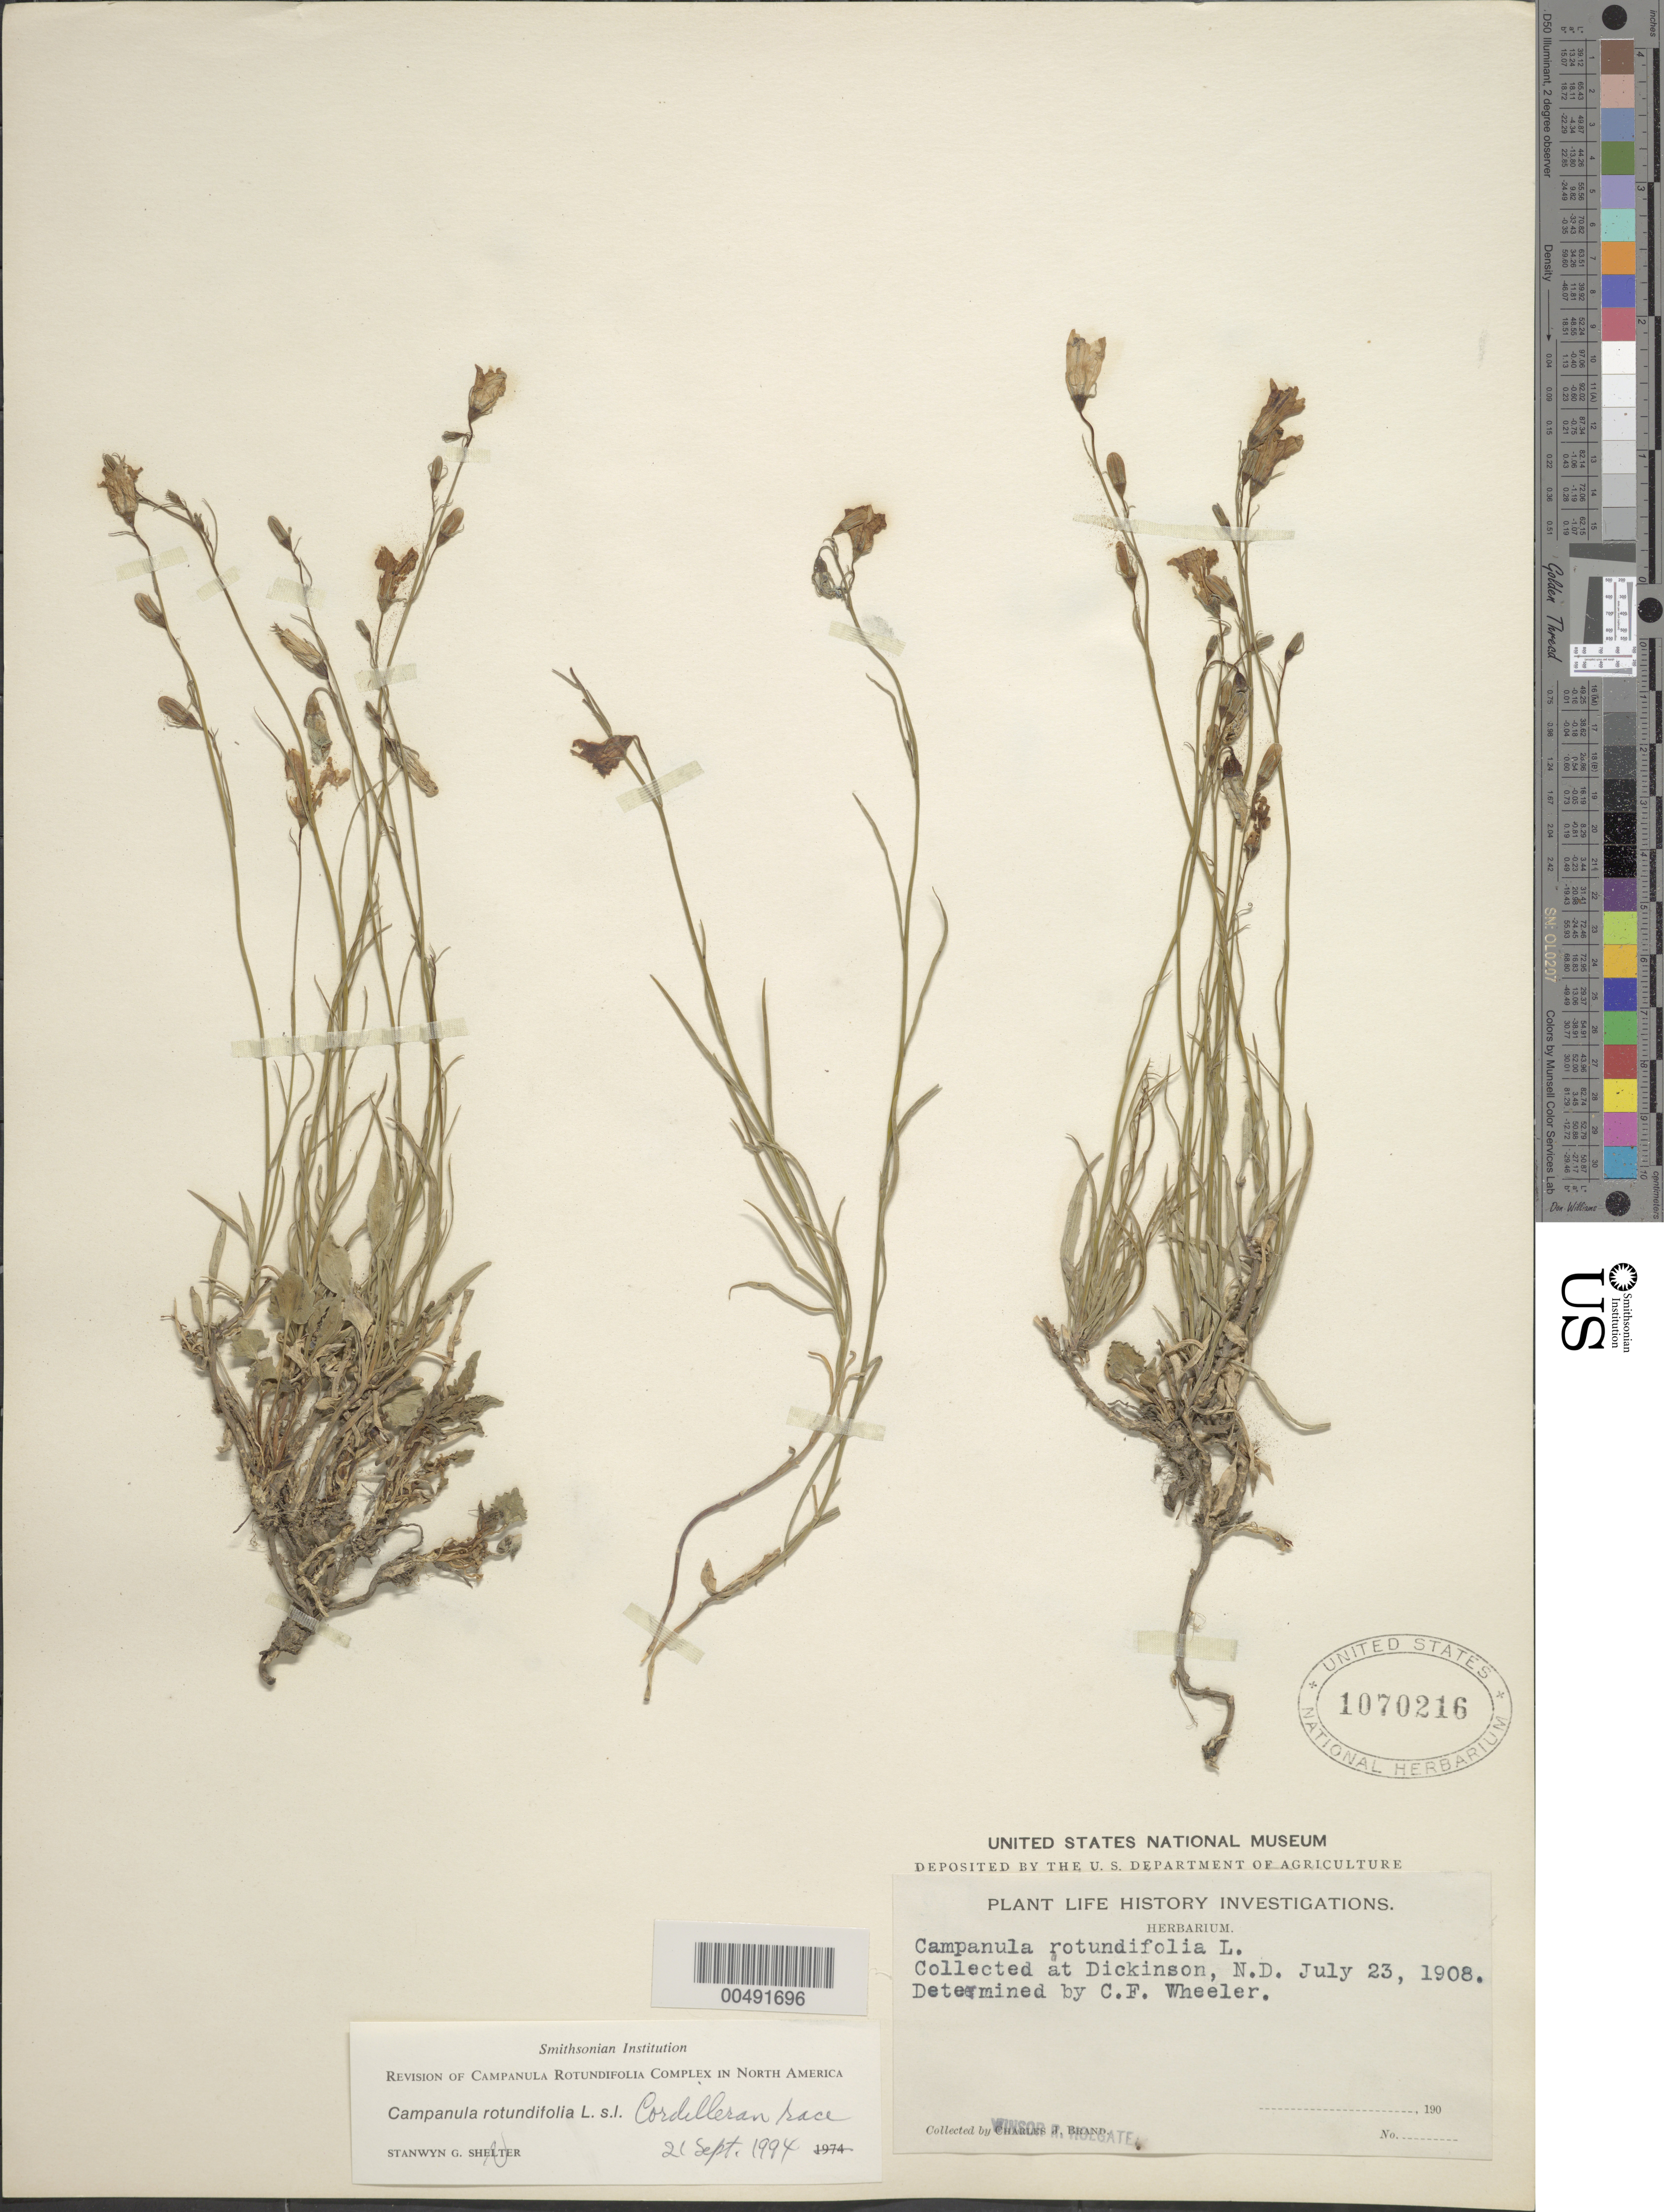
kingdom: Plantae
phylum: Tracheophyta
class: Magnoliopsida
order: Asterales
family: Campanulaceae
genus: Campanula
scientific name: Campanula rotundifolia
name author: L.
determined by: Wheeler, C. F.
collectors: W. Holgate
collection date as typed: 23 Jul 1908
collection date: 1908-07-23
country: United States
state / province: North Dakota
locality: Dickinson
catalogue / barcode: US 1070216